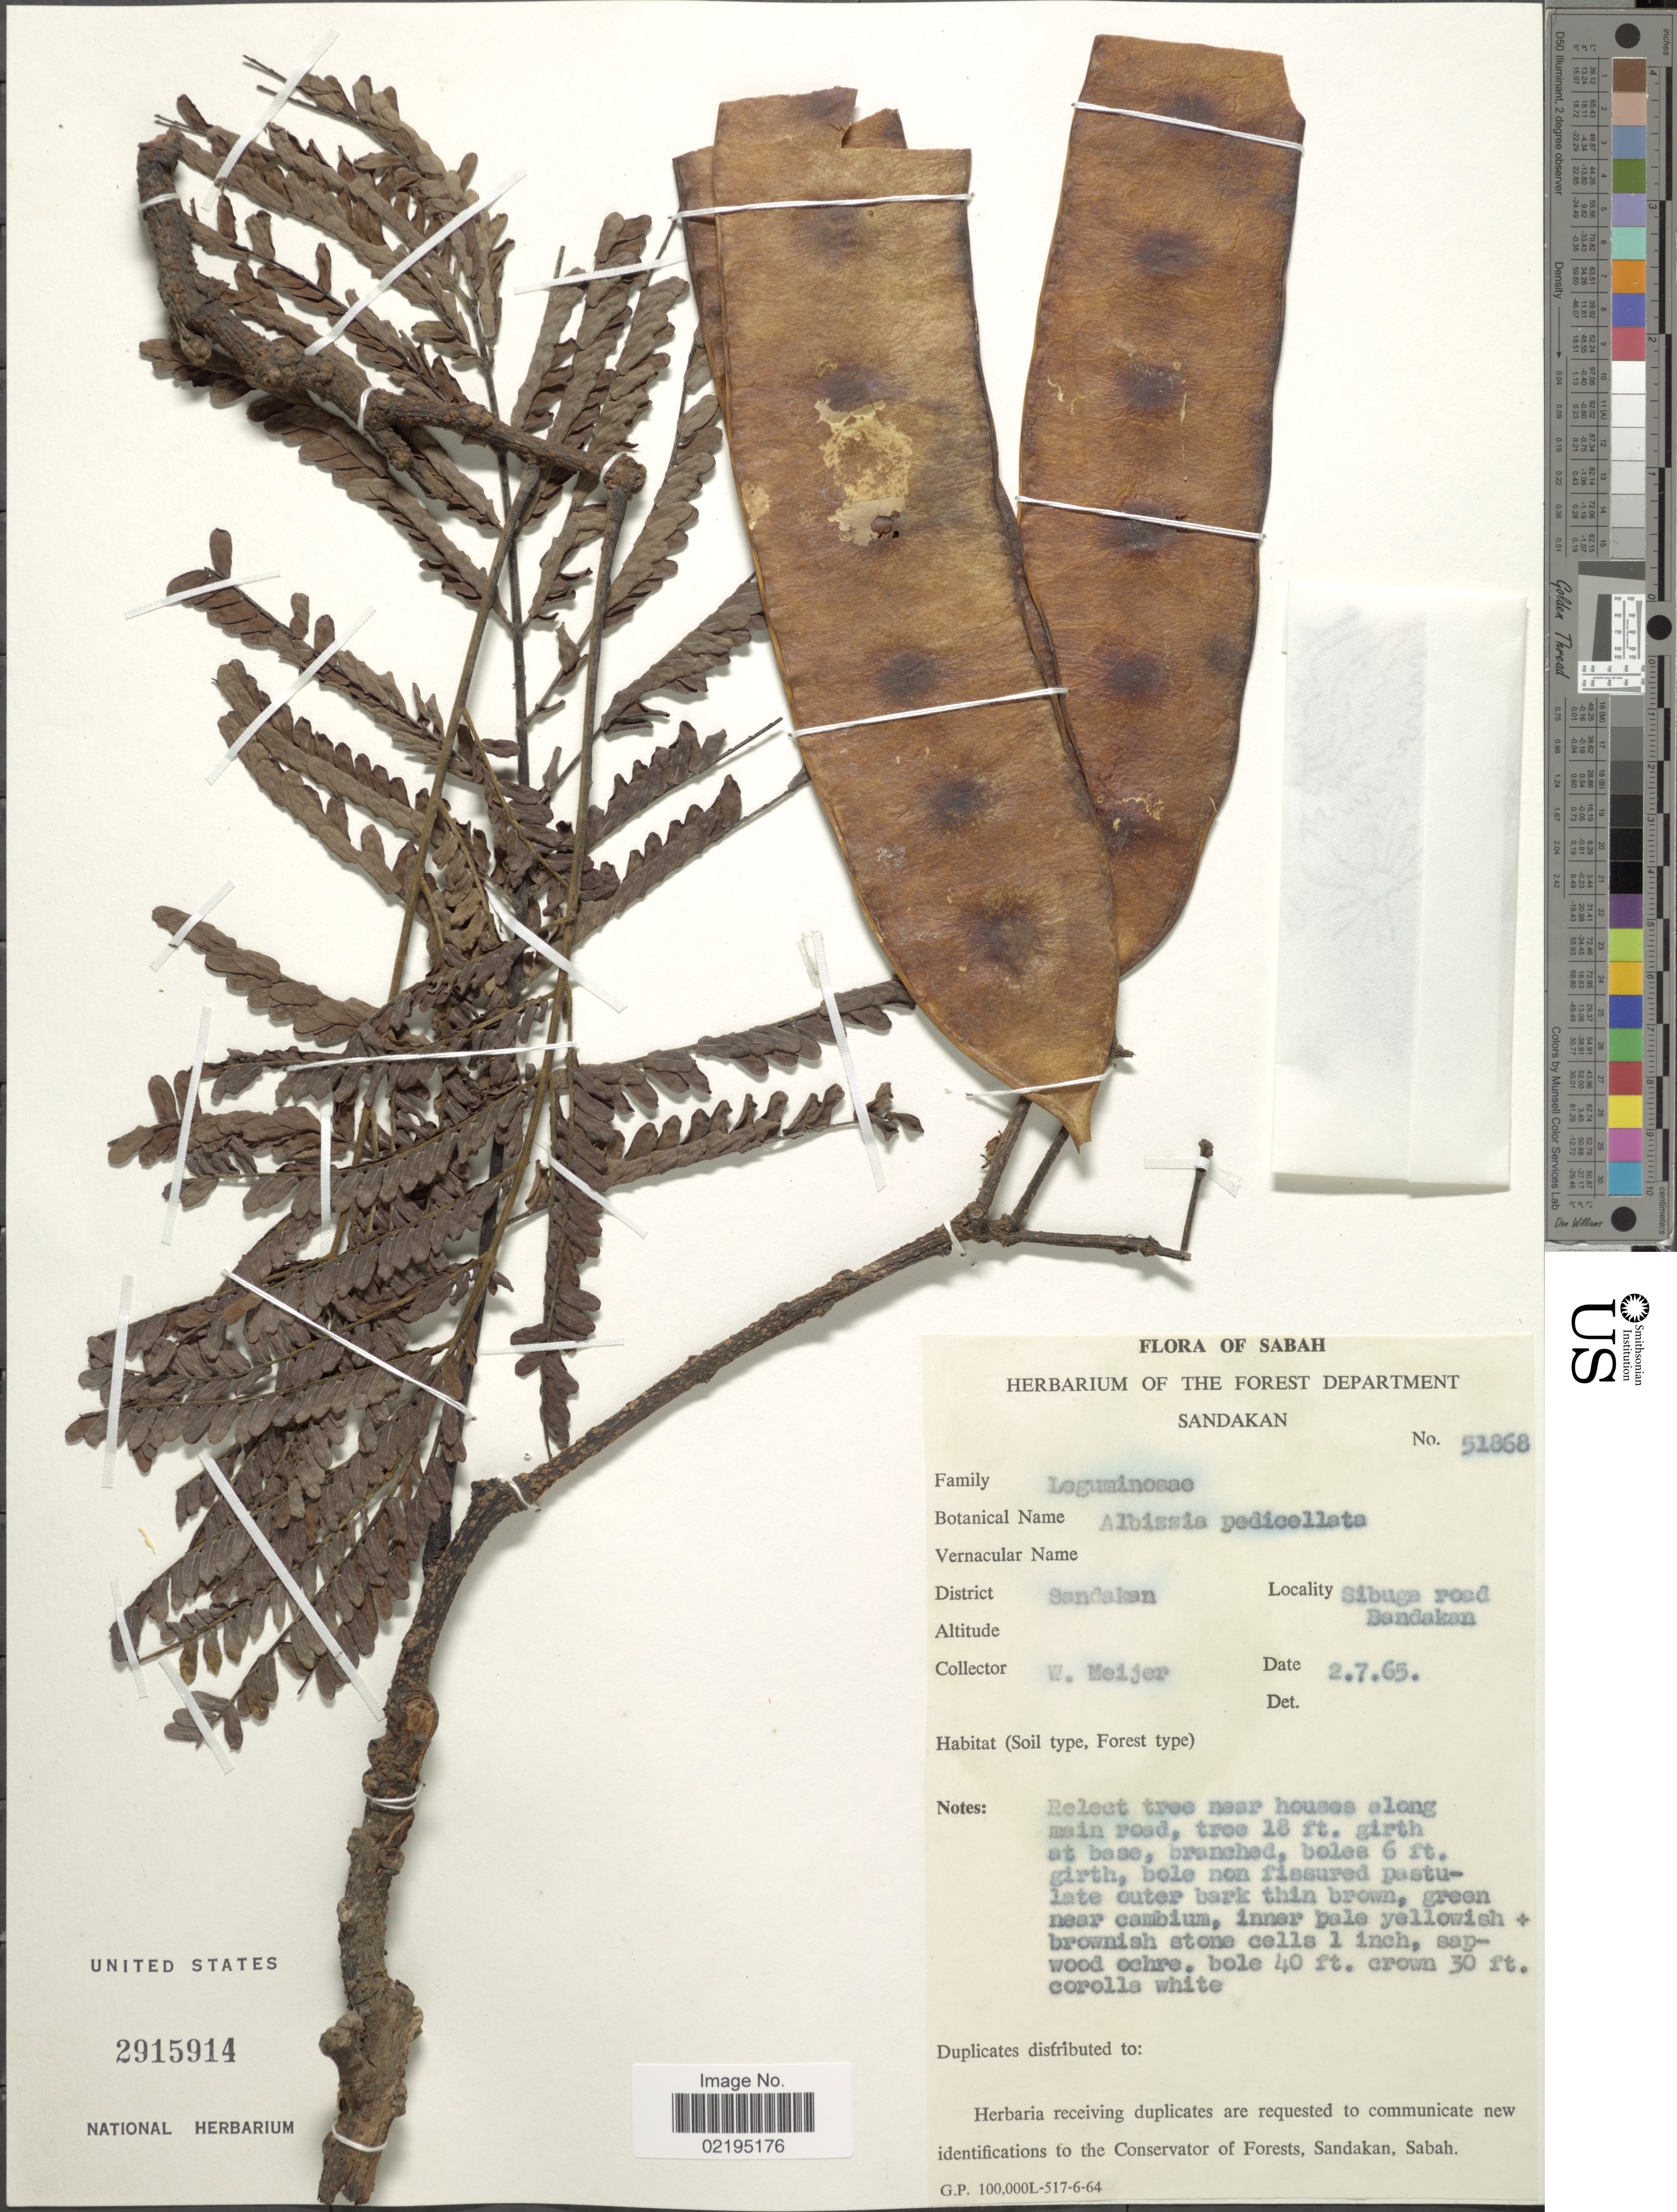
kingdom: Plantae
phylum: Tracheophyta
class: Magnoliopsida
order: Fabales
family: Fabaceae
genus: Albizia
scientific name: Albizia pedicellata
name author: Baker ex Benth.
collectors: W. Meijer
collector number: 51868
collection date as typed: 2/7/65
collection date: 1965-07-02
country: Malaysia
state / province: Sabah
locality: District Sandakan, Sibuga road Sandakan.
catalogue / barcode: US 2915914